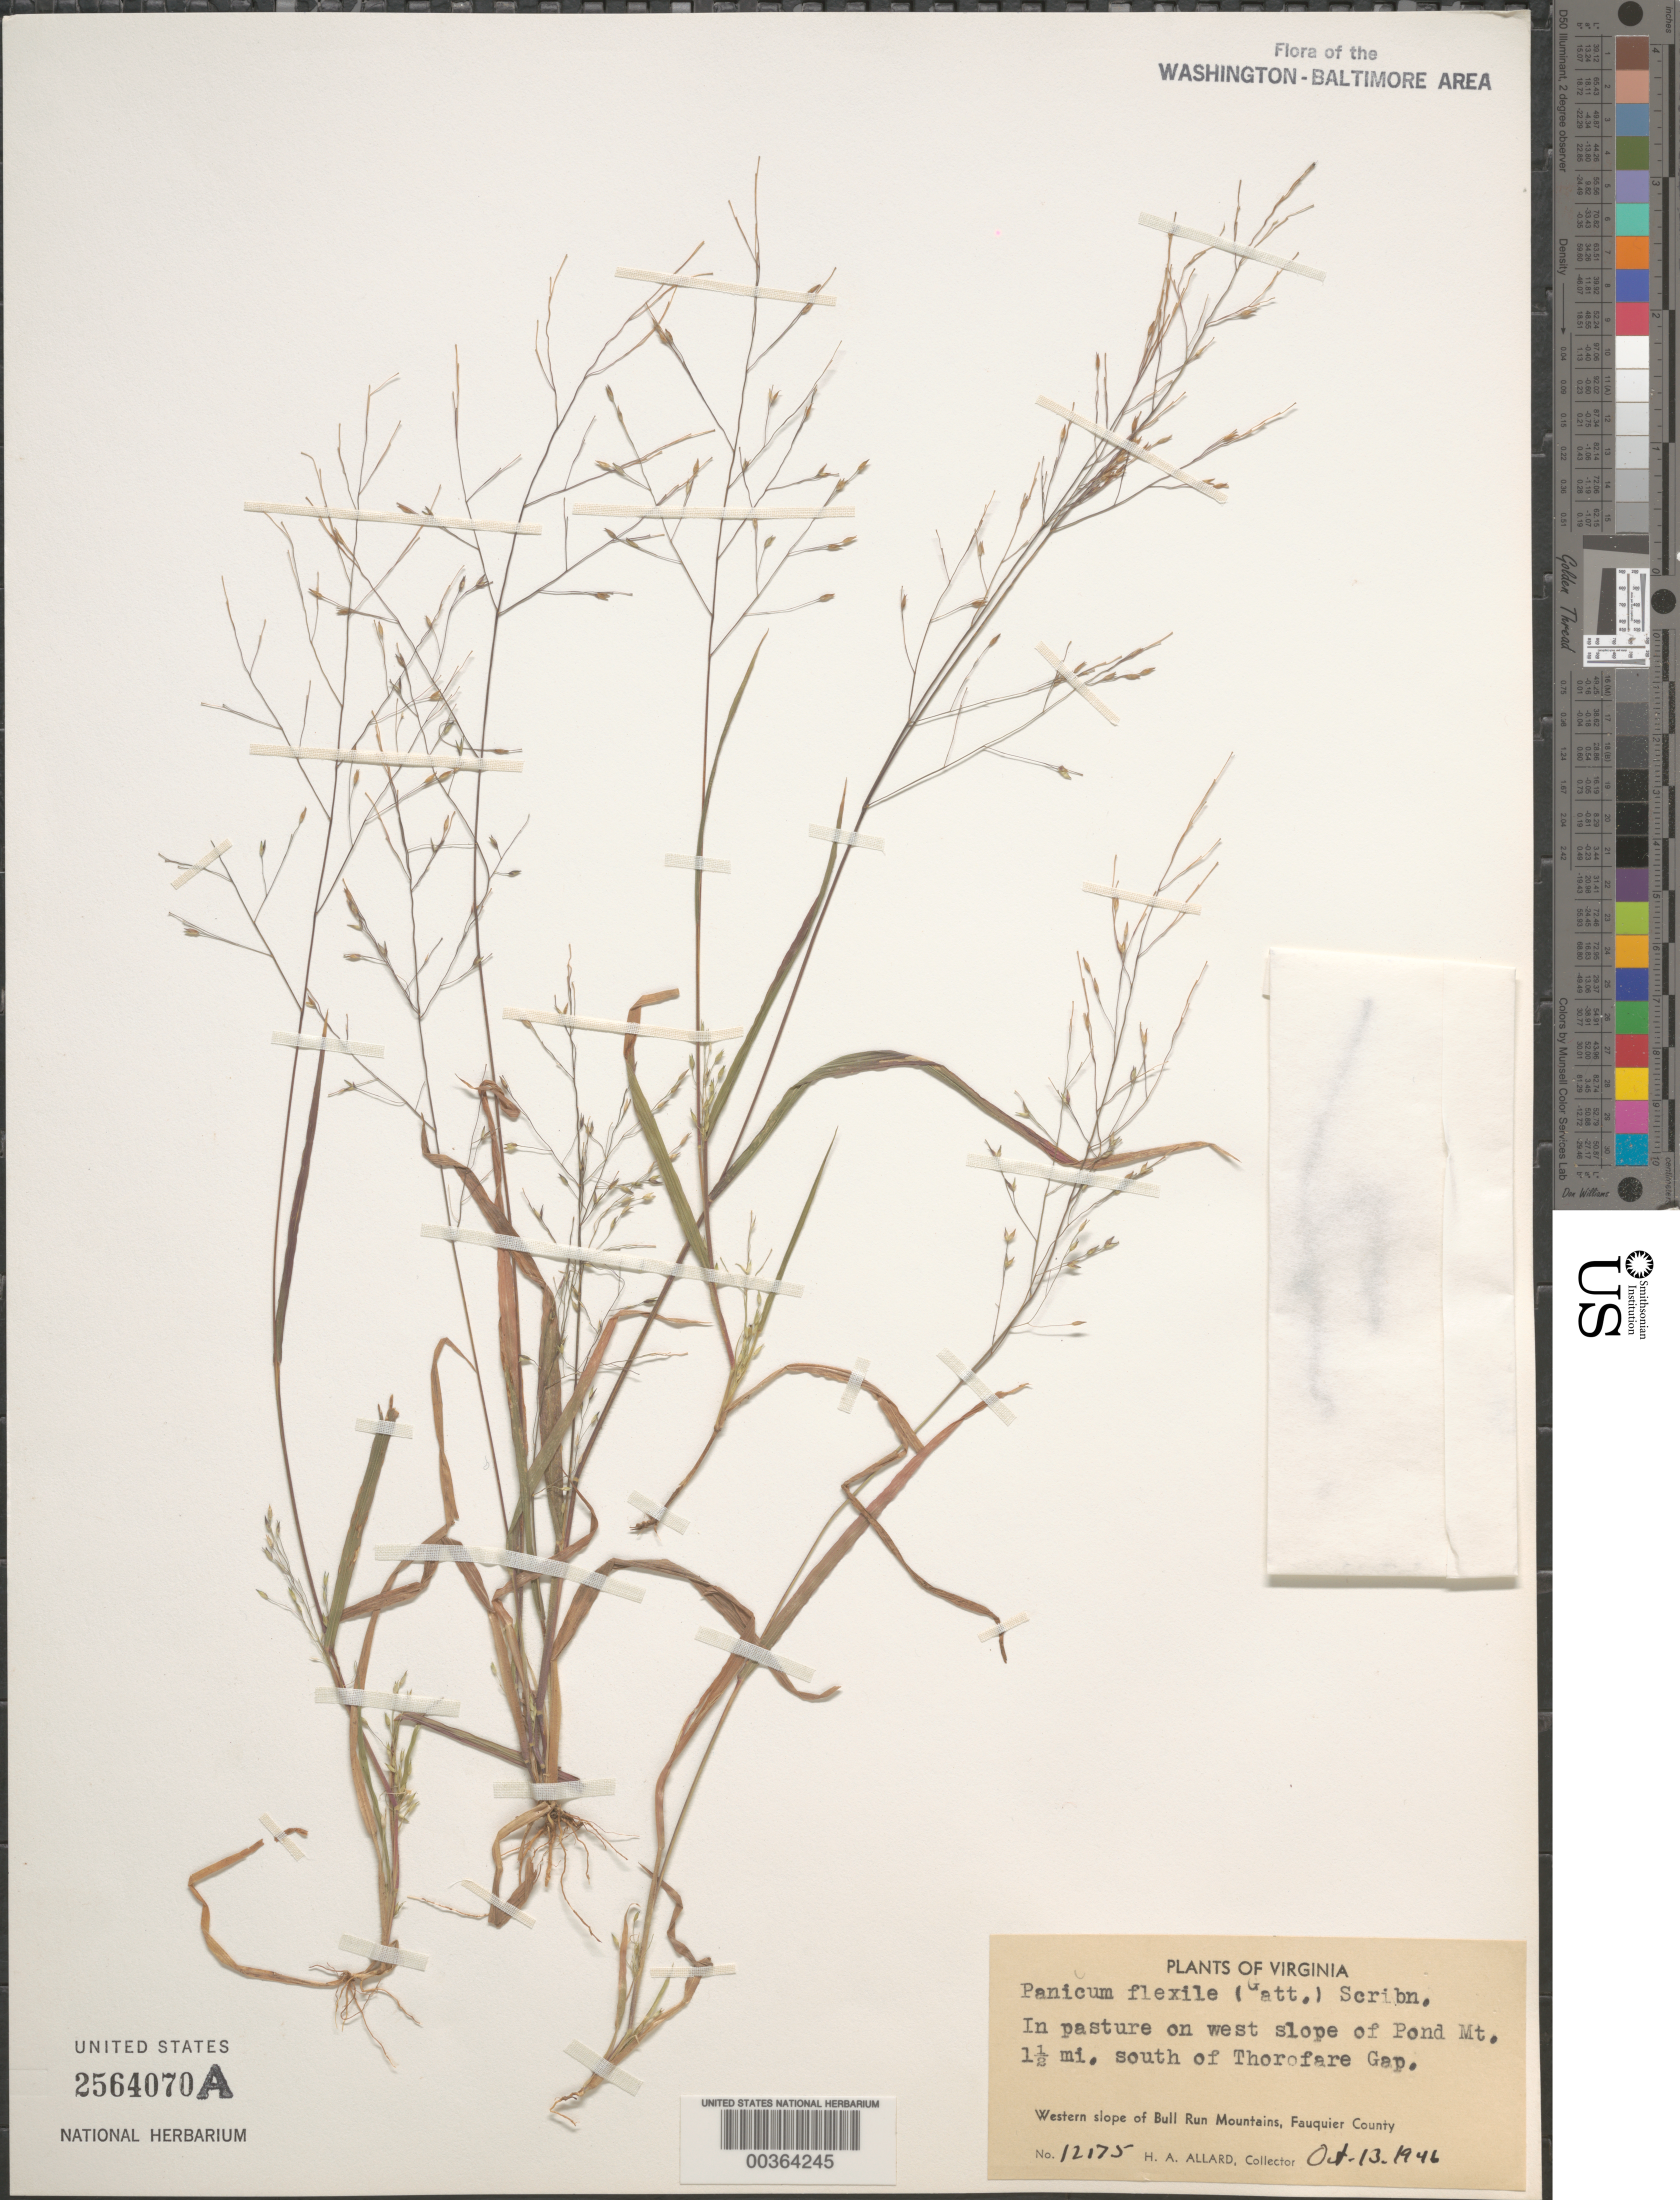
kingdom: Plantae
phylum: Tracheophyta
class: Liliopsida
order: Poales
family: Poaceae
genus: Panicum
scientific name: Panicum flexile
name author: (Gatt.) Scribn.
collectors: H. A. Allard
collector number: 12175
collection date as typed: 13 Oct 1946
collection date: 1946-10-13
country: United States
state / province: Virginia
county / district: Fauquier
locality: S of Thorofare Gap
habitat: In pasture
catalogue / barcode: US 2564070A